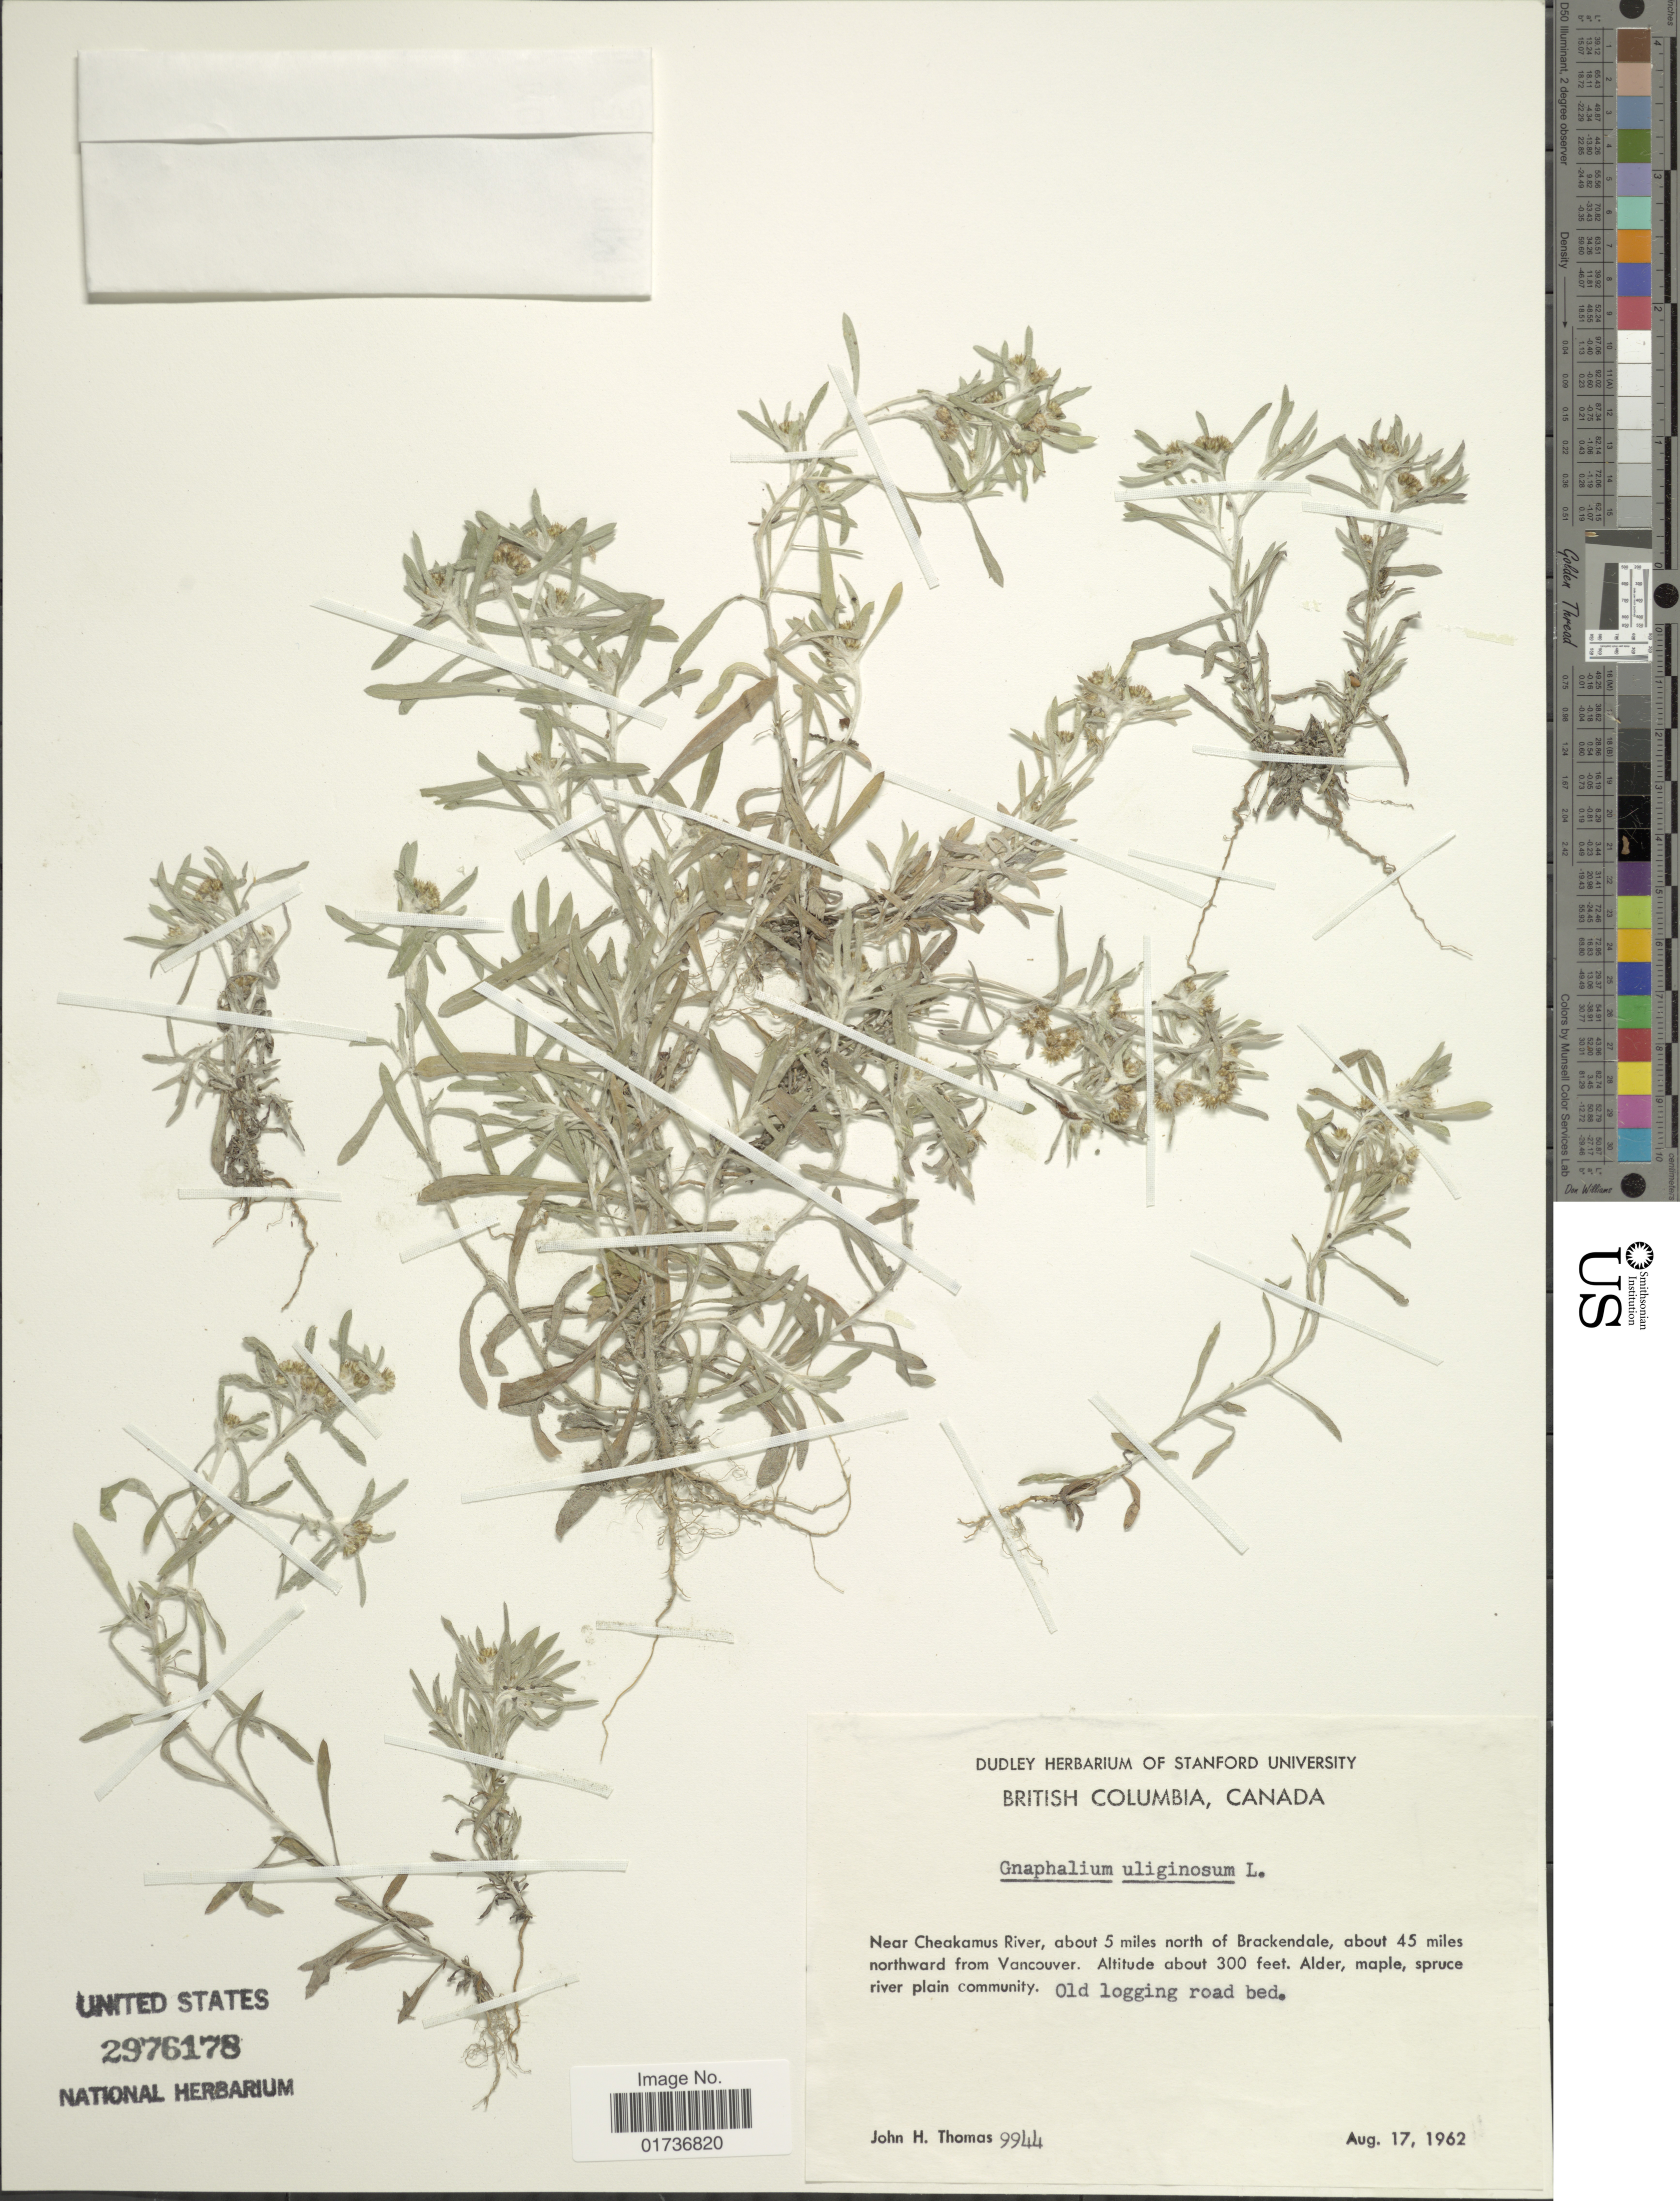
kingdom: Plantae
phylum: Tracheophyta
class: Magnoliopsida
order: Asterales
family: Asteraceae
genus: Gnaphalium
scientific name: Gnaphalium uliginosum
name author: L.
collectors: J. H. Thomas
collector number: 9944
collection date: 1962-08-17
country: Canada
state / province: British Columbia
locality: Near Cheakamus River, about 5 miles north of Brackendale, about 45 miles northward from Vancouver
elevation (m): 91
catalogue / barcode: US 2976178